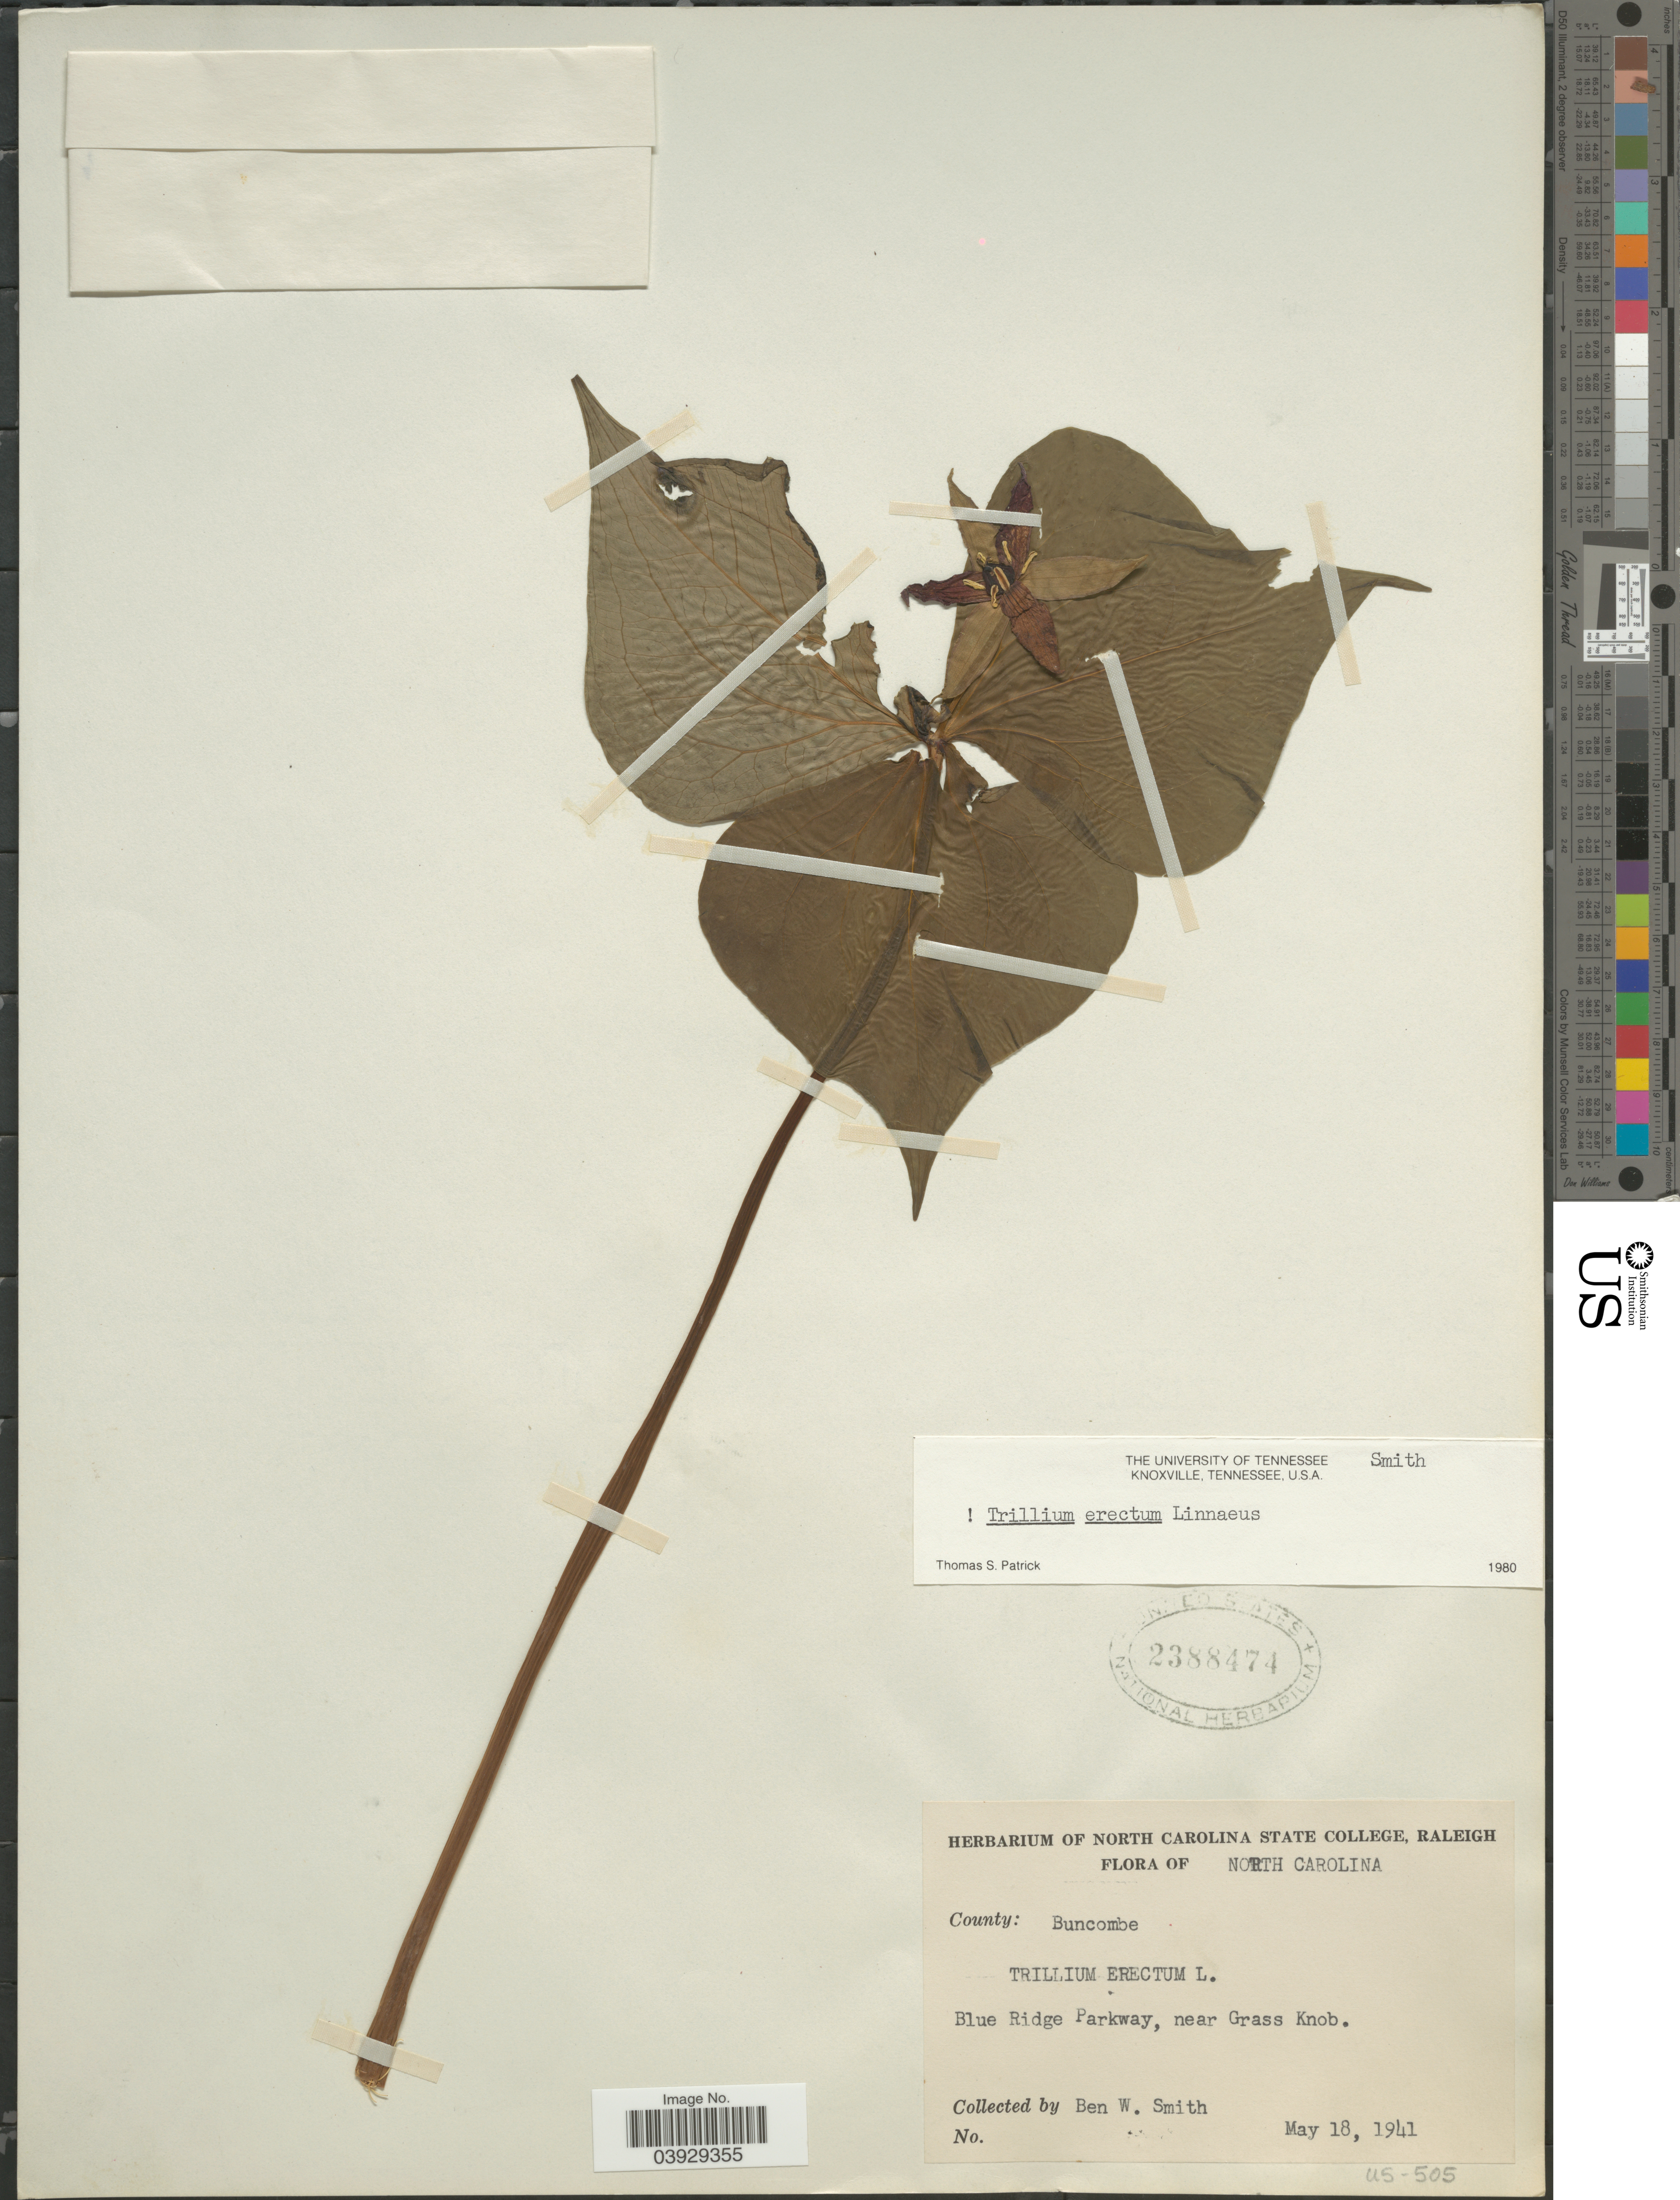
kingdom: Plantae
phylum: Tracheophyta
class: Liliopsida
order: Liliales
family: Melanthiaceae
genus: Trillium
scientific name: Trillium erectum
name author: L.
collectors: B. Smith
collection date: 1941-05-18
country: United States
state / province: North Carolina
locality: County: Buncombe. Blue Ridge Parkway, near Grass Knob.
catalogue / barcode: US 2388474